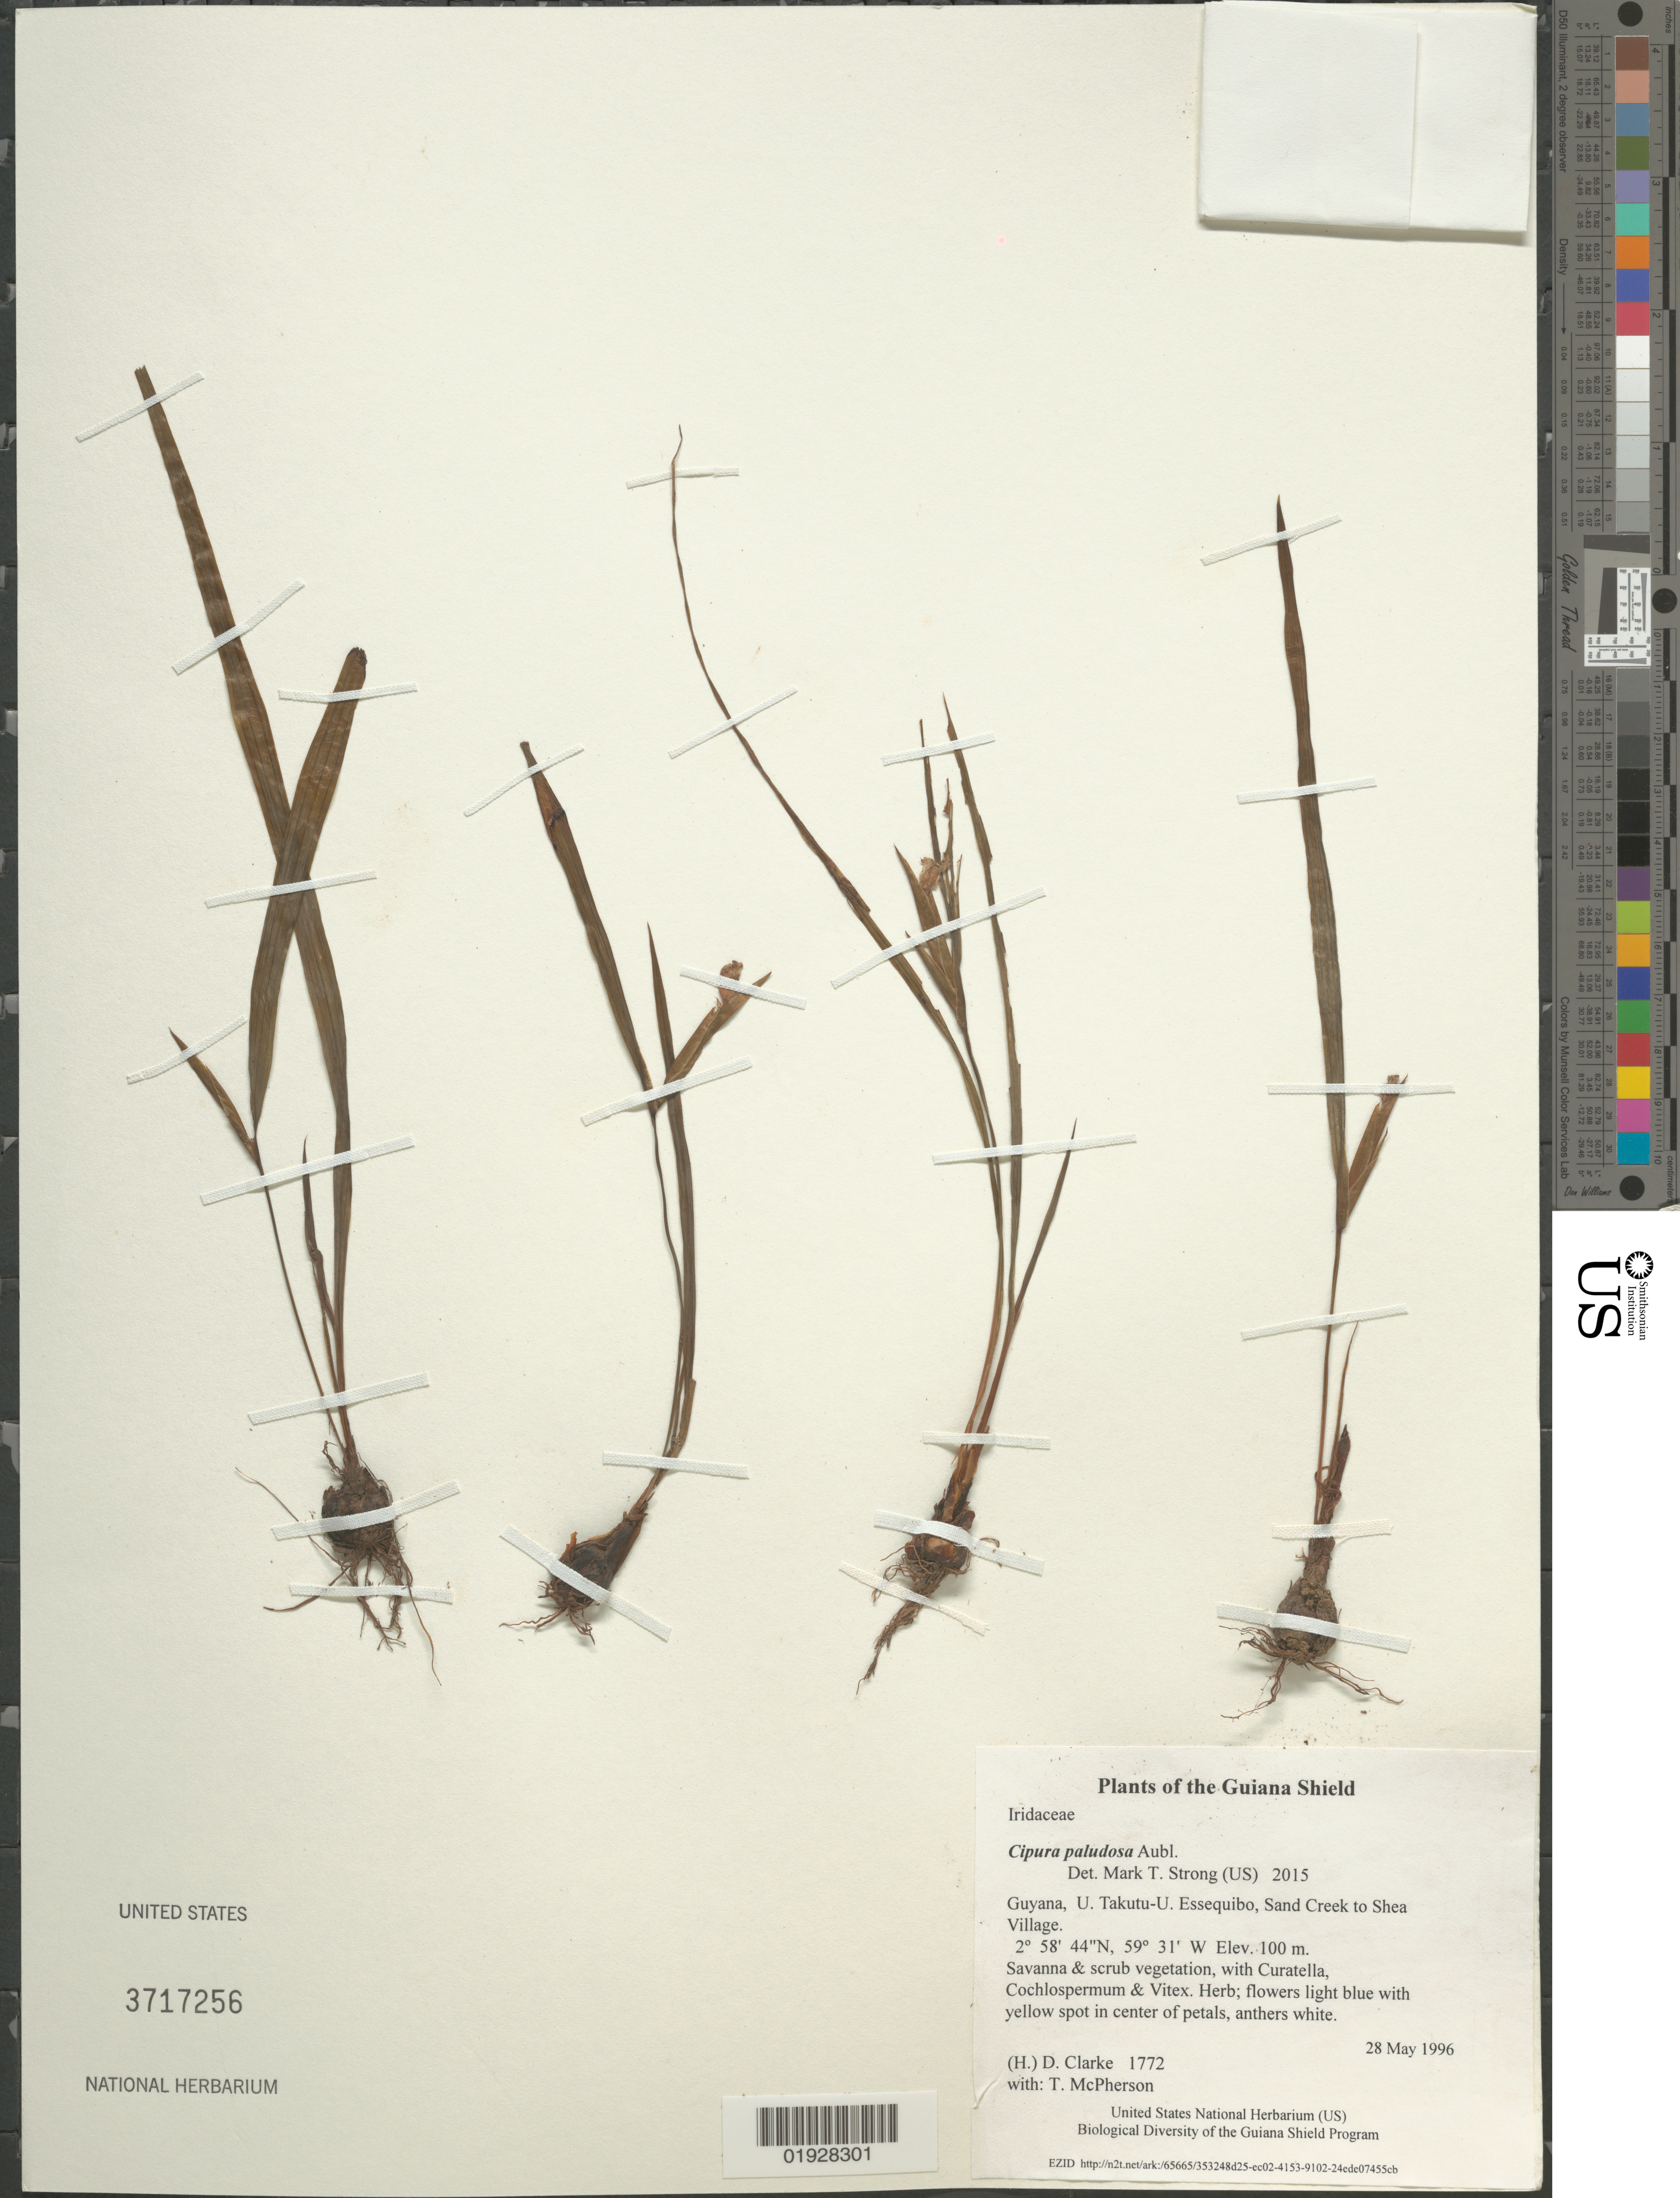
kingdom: Plantae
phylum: Tracheophyta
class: Liliopsida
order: Asparagales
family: Iridaceae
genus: Cipura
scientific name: Cipura paludosa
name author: Aubl.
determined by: Strong, M. T., (US), Smithsonian Institution - National Museum of Natural History (UNITED STATES)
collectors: H. D. Clarke & T. McPherson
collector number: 1772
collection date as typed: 28 May 1996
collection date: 1996-05-28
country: Guyana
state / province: U. Takutu-U. Essequibo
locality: Sand Creek to Shea Village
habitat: Savanna & scrub vegetation, with Curatella, Cochlospermum & Vitex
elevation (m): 100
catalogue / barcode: US 3717256